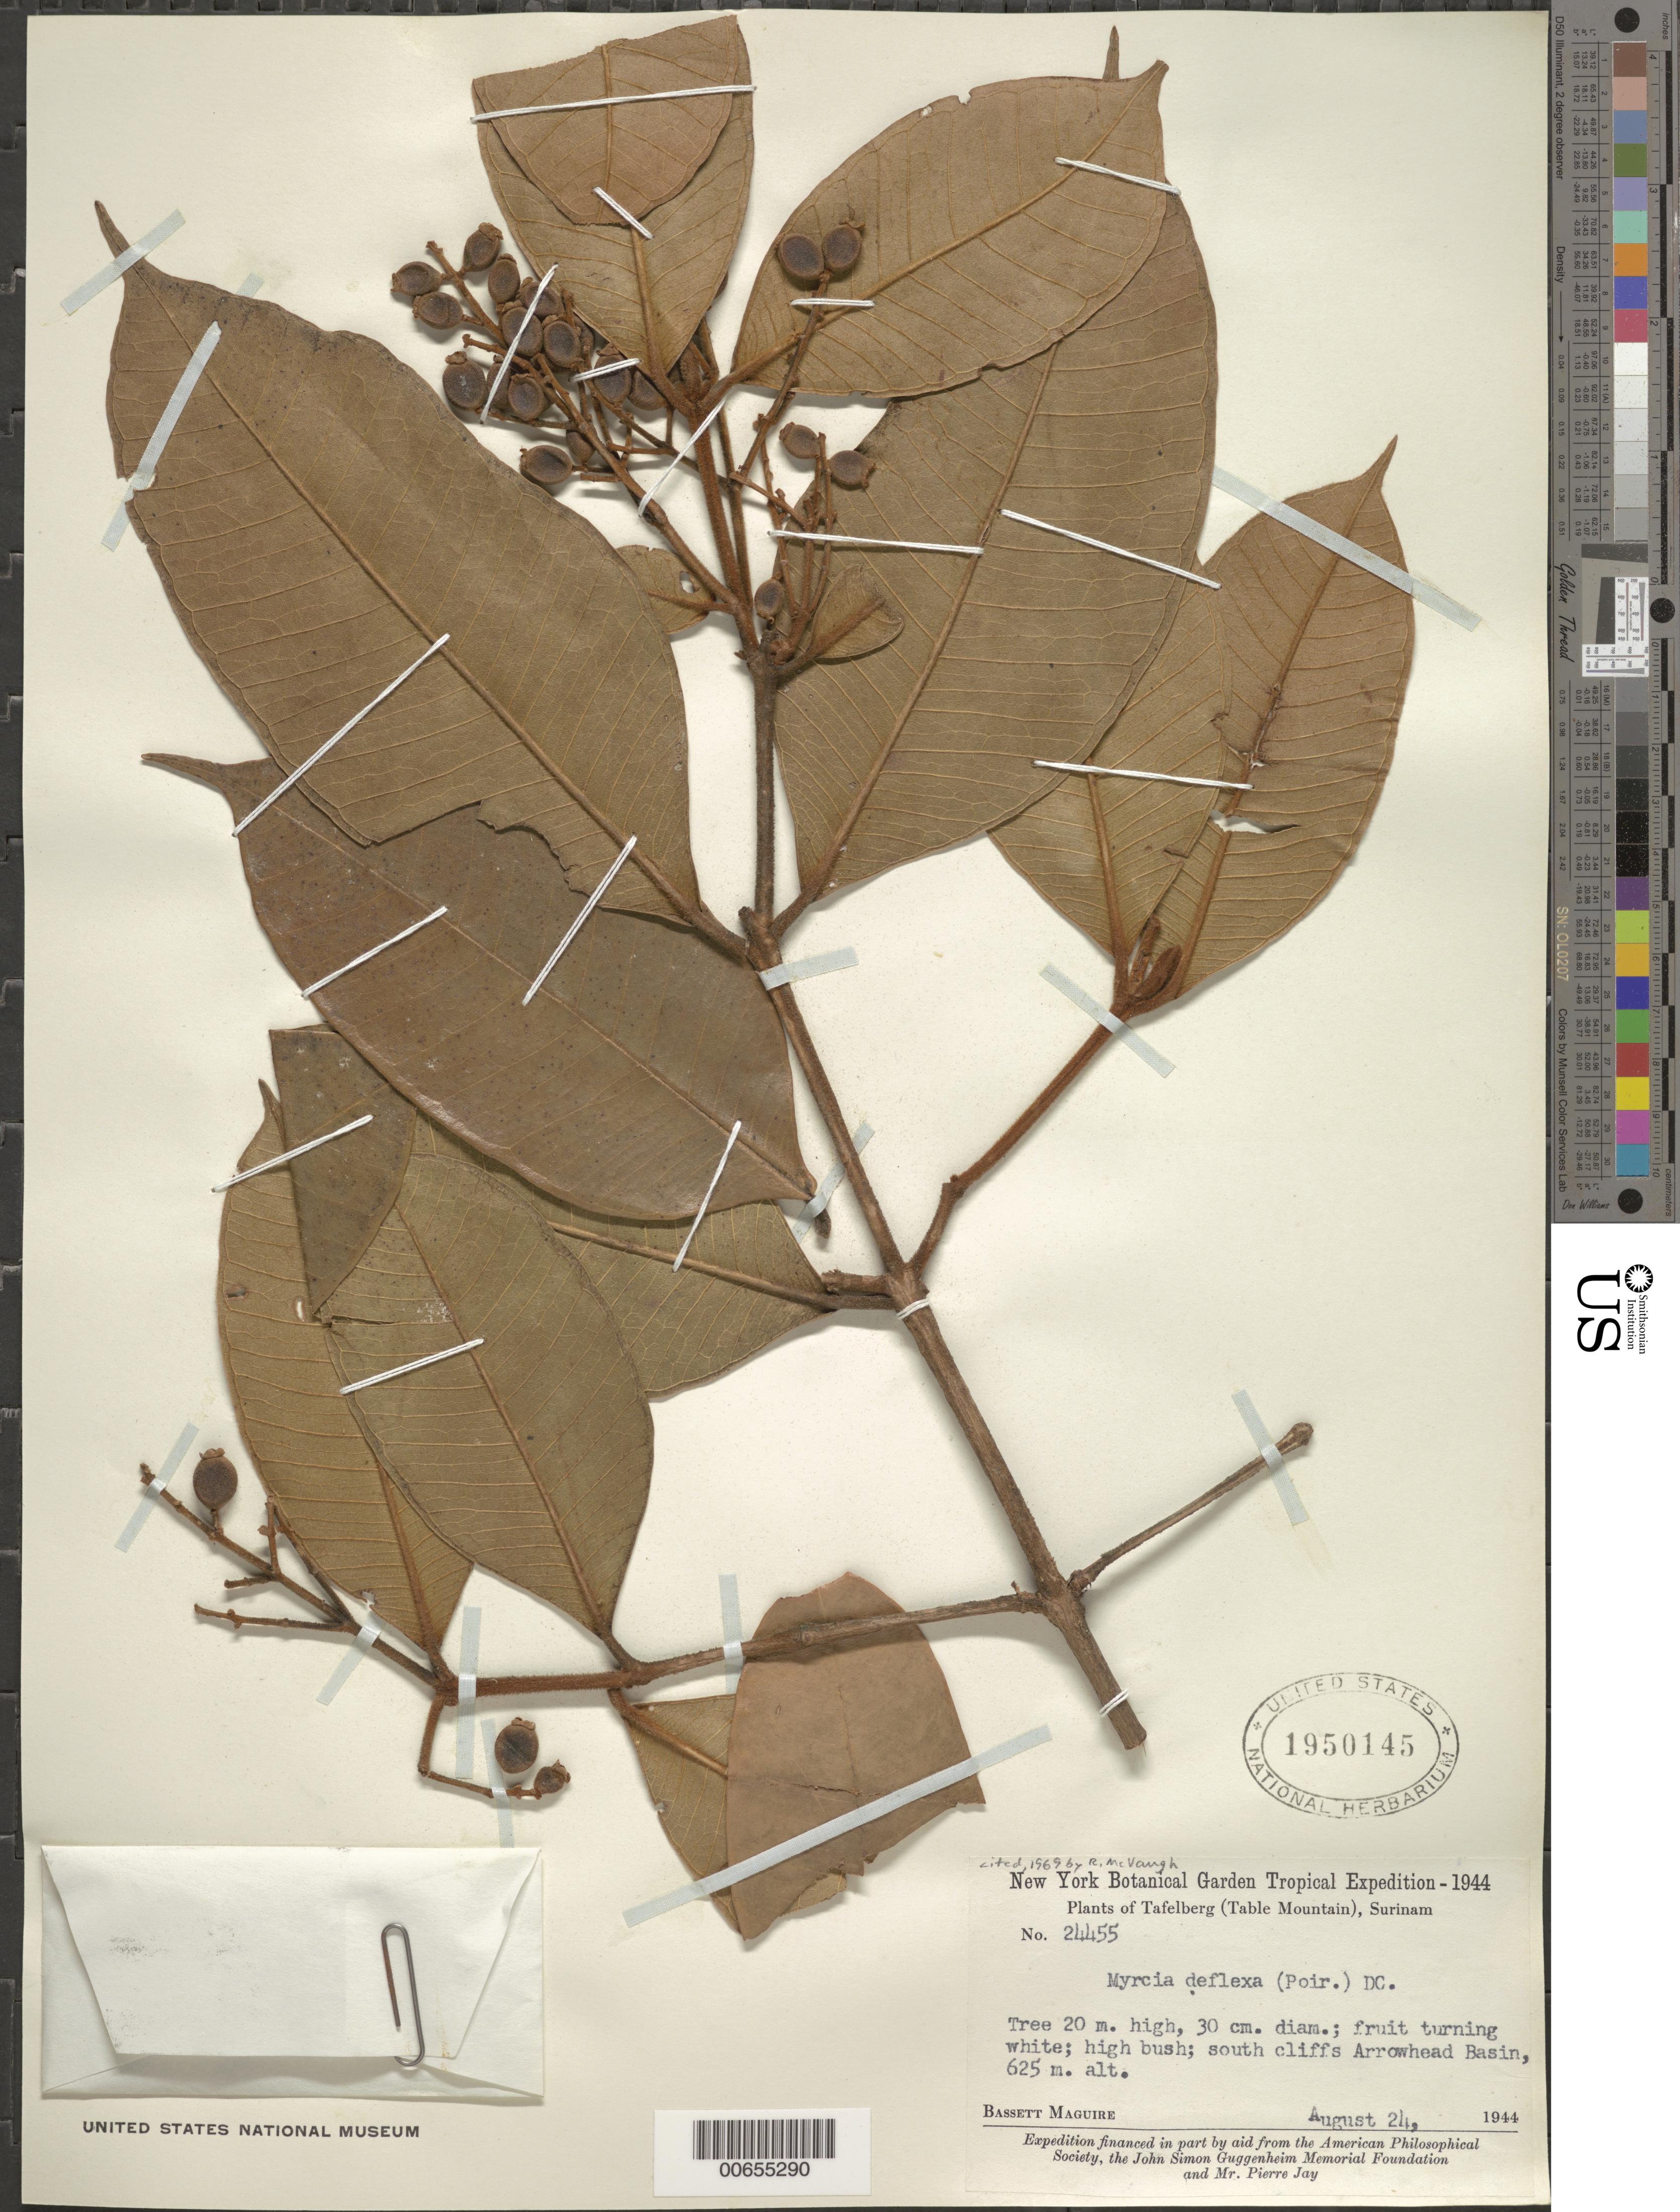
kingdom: Plantae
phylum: Tracheophyta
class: Magnoliopsida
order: Myrtales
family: Myrtaceae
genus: Myrcia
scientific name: Myrcia deflexa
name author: (Poir.) DC.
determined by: McVaugh, R.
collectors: B. Maguire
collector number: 24445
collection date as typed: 24-Aug-44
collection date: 1944-08-24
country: Suriname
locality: Tafelberg (Table Mountain), Arrowhead Basin, S base of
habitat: High bush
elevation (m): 625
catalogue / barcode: US 1950145